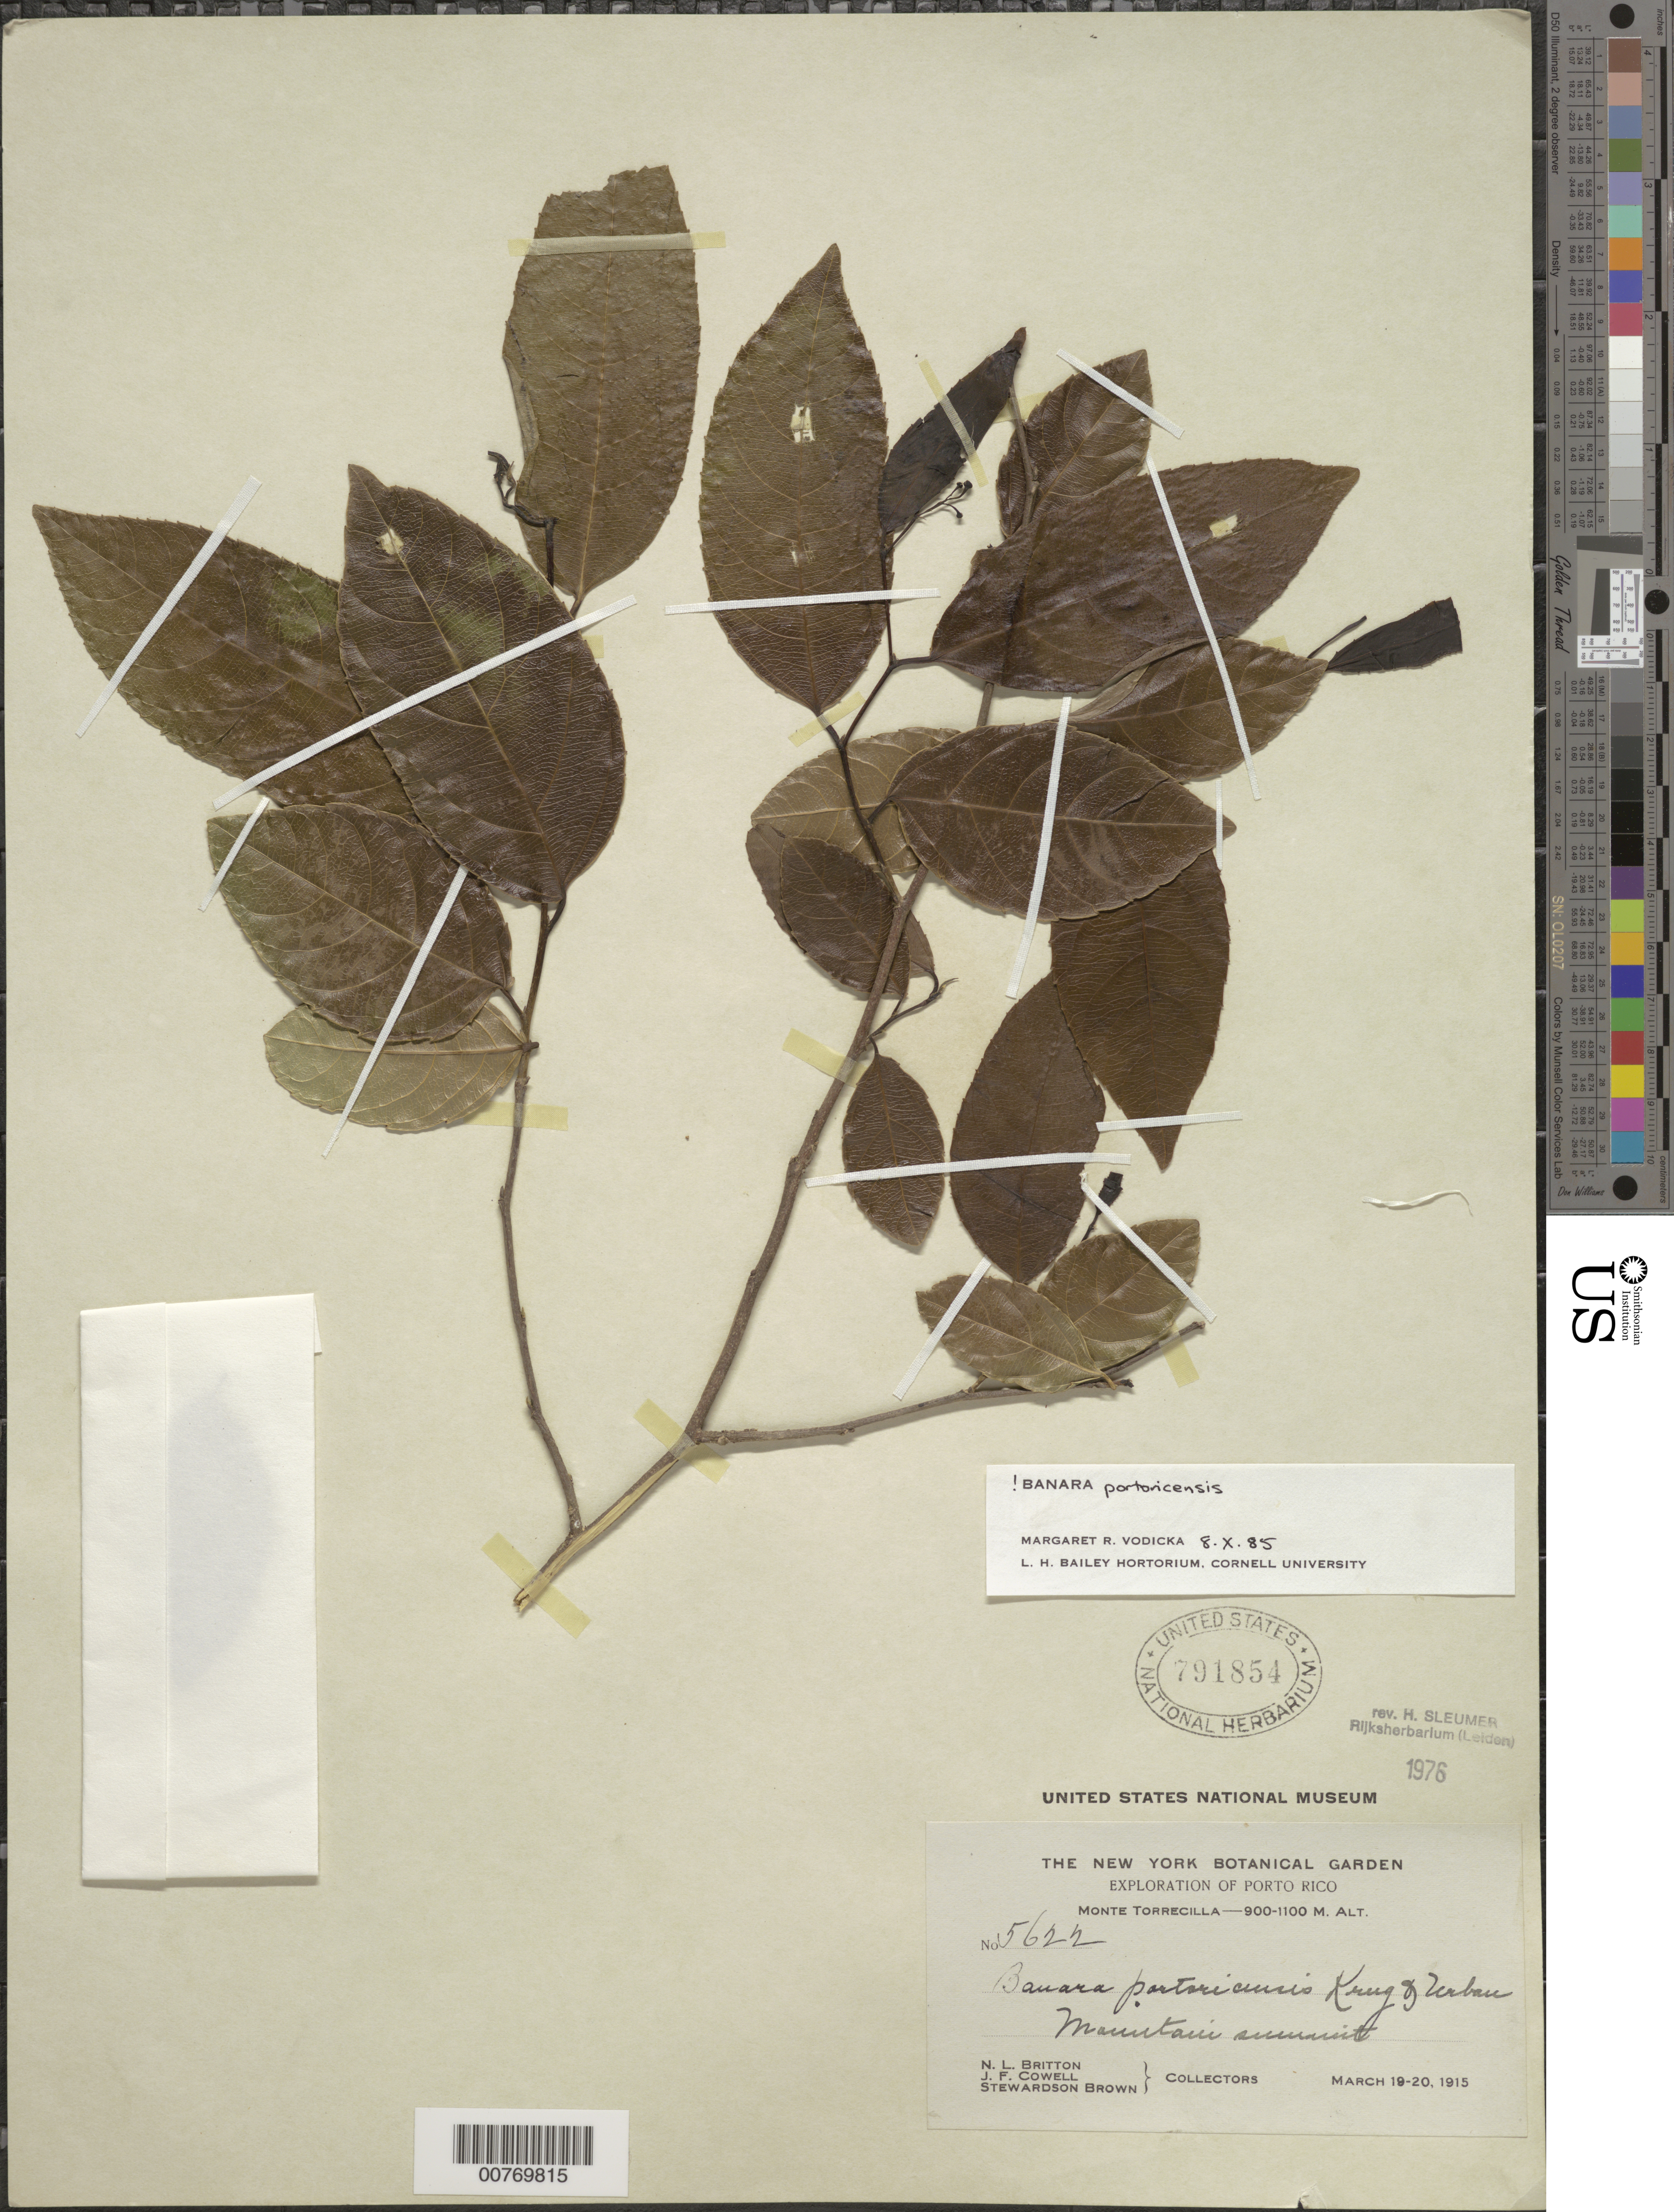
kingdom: Plantae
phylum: Tracheophyta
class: Magnoliopsida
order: Malpighiales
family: Salicaceae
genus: Banara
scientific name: Banara portoricensis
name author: Krug & Urb.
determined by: Vodicka, M. R.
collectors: N. Britton, J. F. Cowell & S. Brown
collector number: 5622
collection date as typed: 19 Mar 1915 to 20 Mar 1915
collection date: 1915-03-19/1915-03-20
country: Puerto Rico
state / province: Barranquitas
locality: Monte Torrecilla.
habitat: Mountain summit.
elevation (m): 800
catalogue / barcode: US 791854